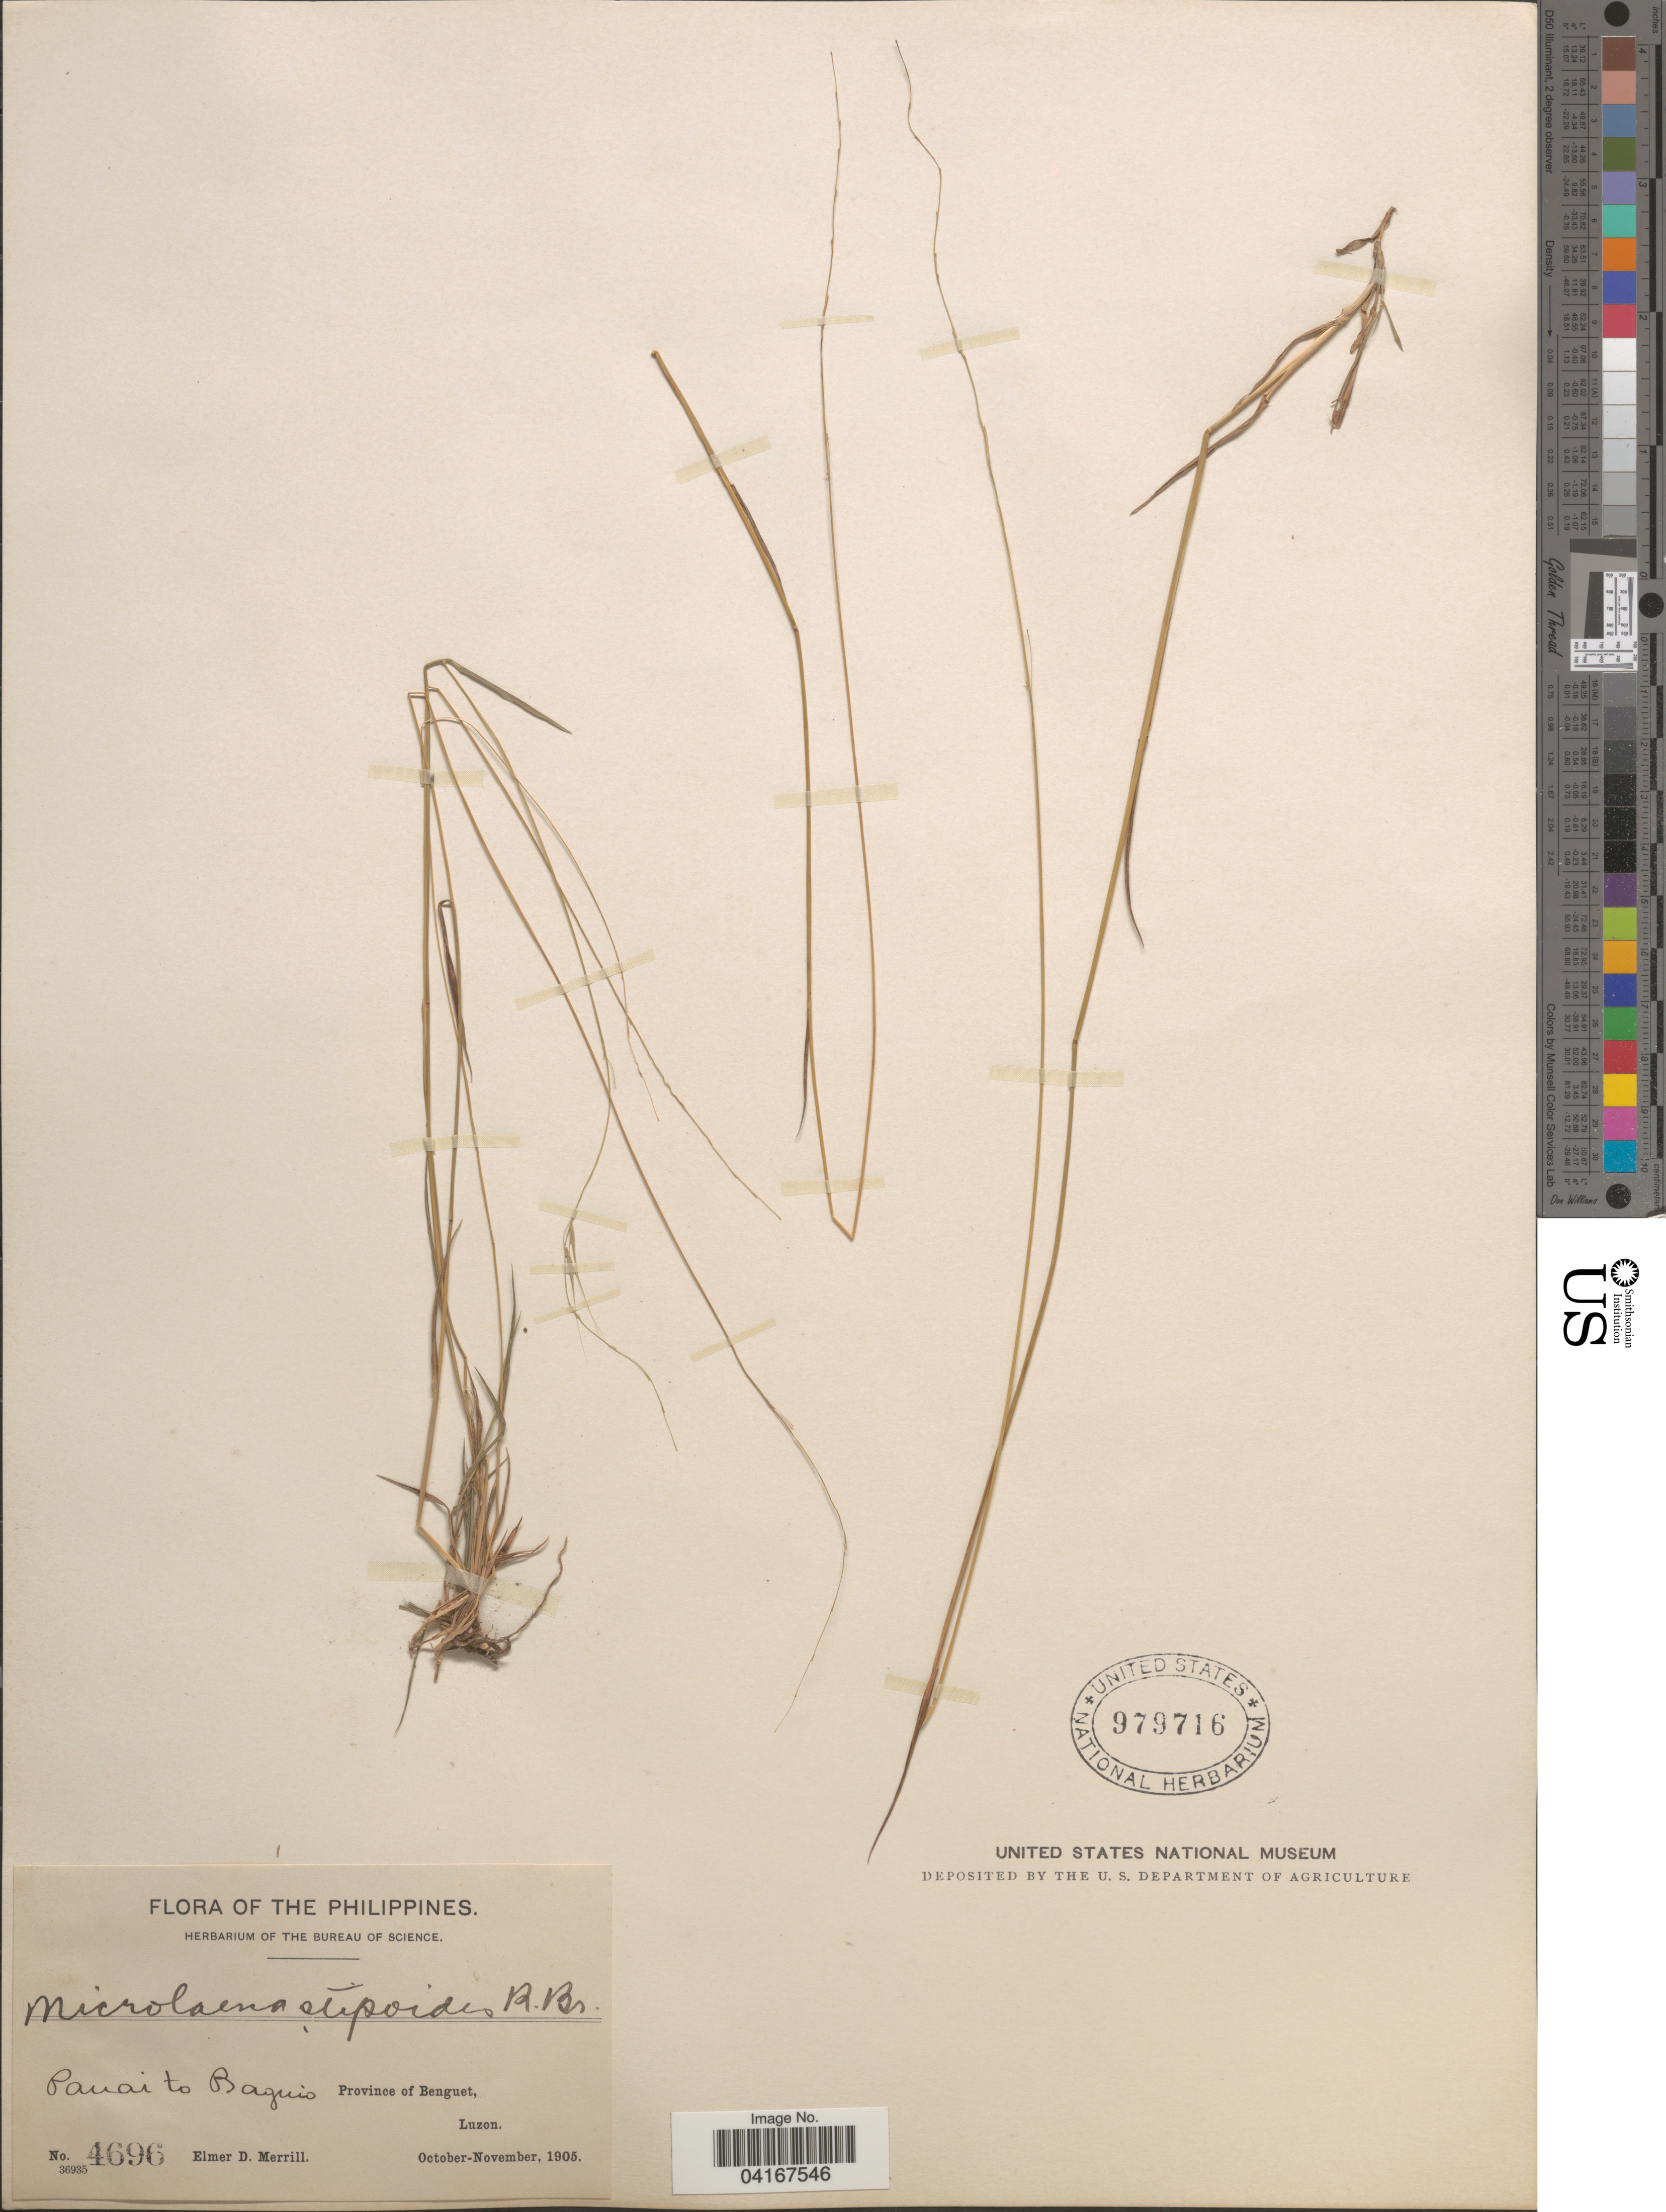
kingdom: Plantae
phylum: Tracheophyta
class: Liliopsida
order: Poales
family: Poaceae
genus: Microlaena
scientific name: Microlaena stipoides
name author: (Labill.) R. Br.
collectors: E. D. Merrill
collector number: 4696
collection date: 1905-10/1905-11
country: Philippines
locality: Pauau to Baguio. Province of Benguet, Luzon.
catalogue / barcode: US 979716